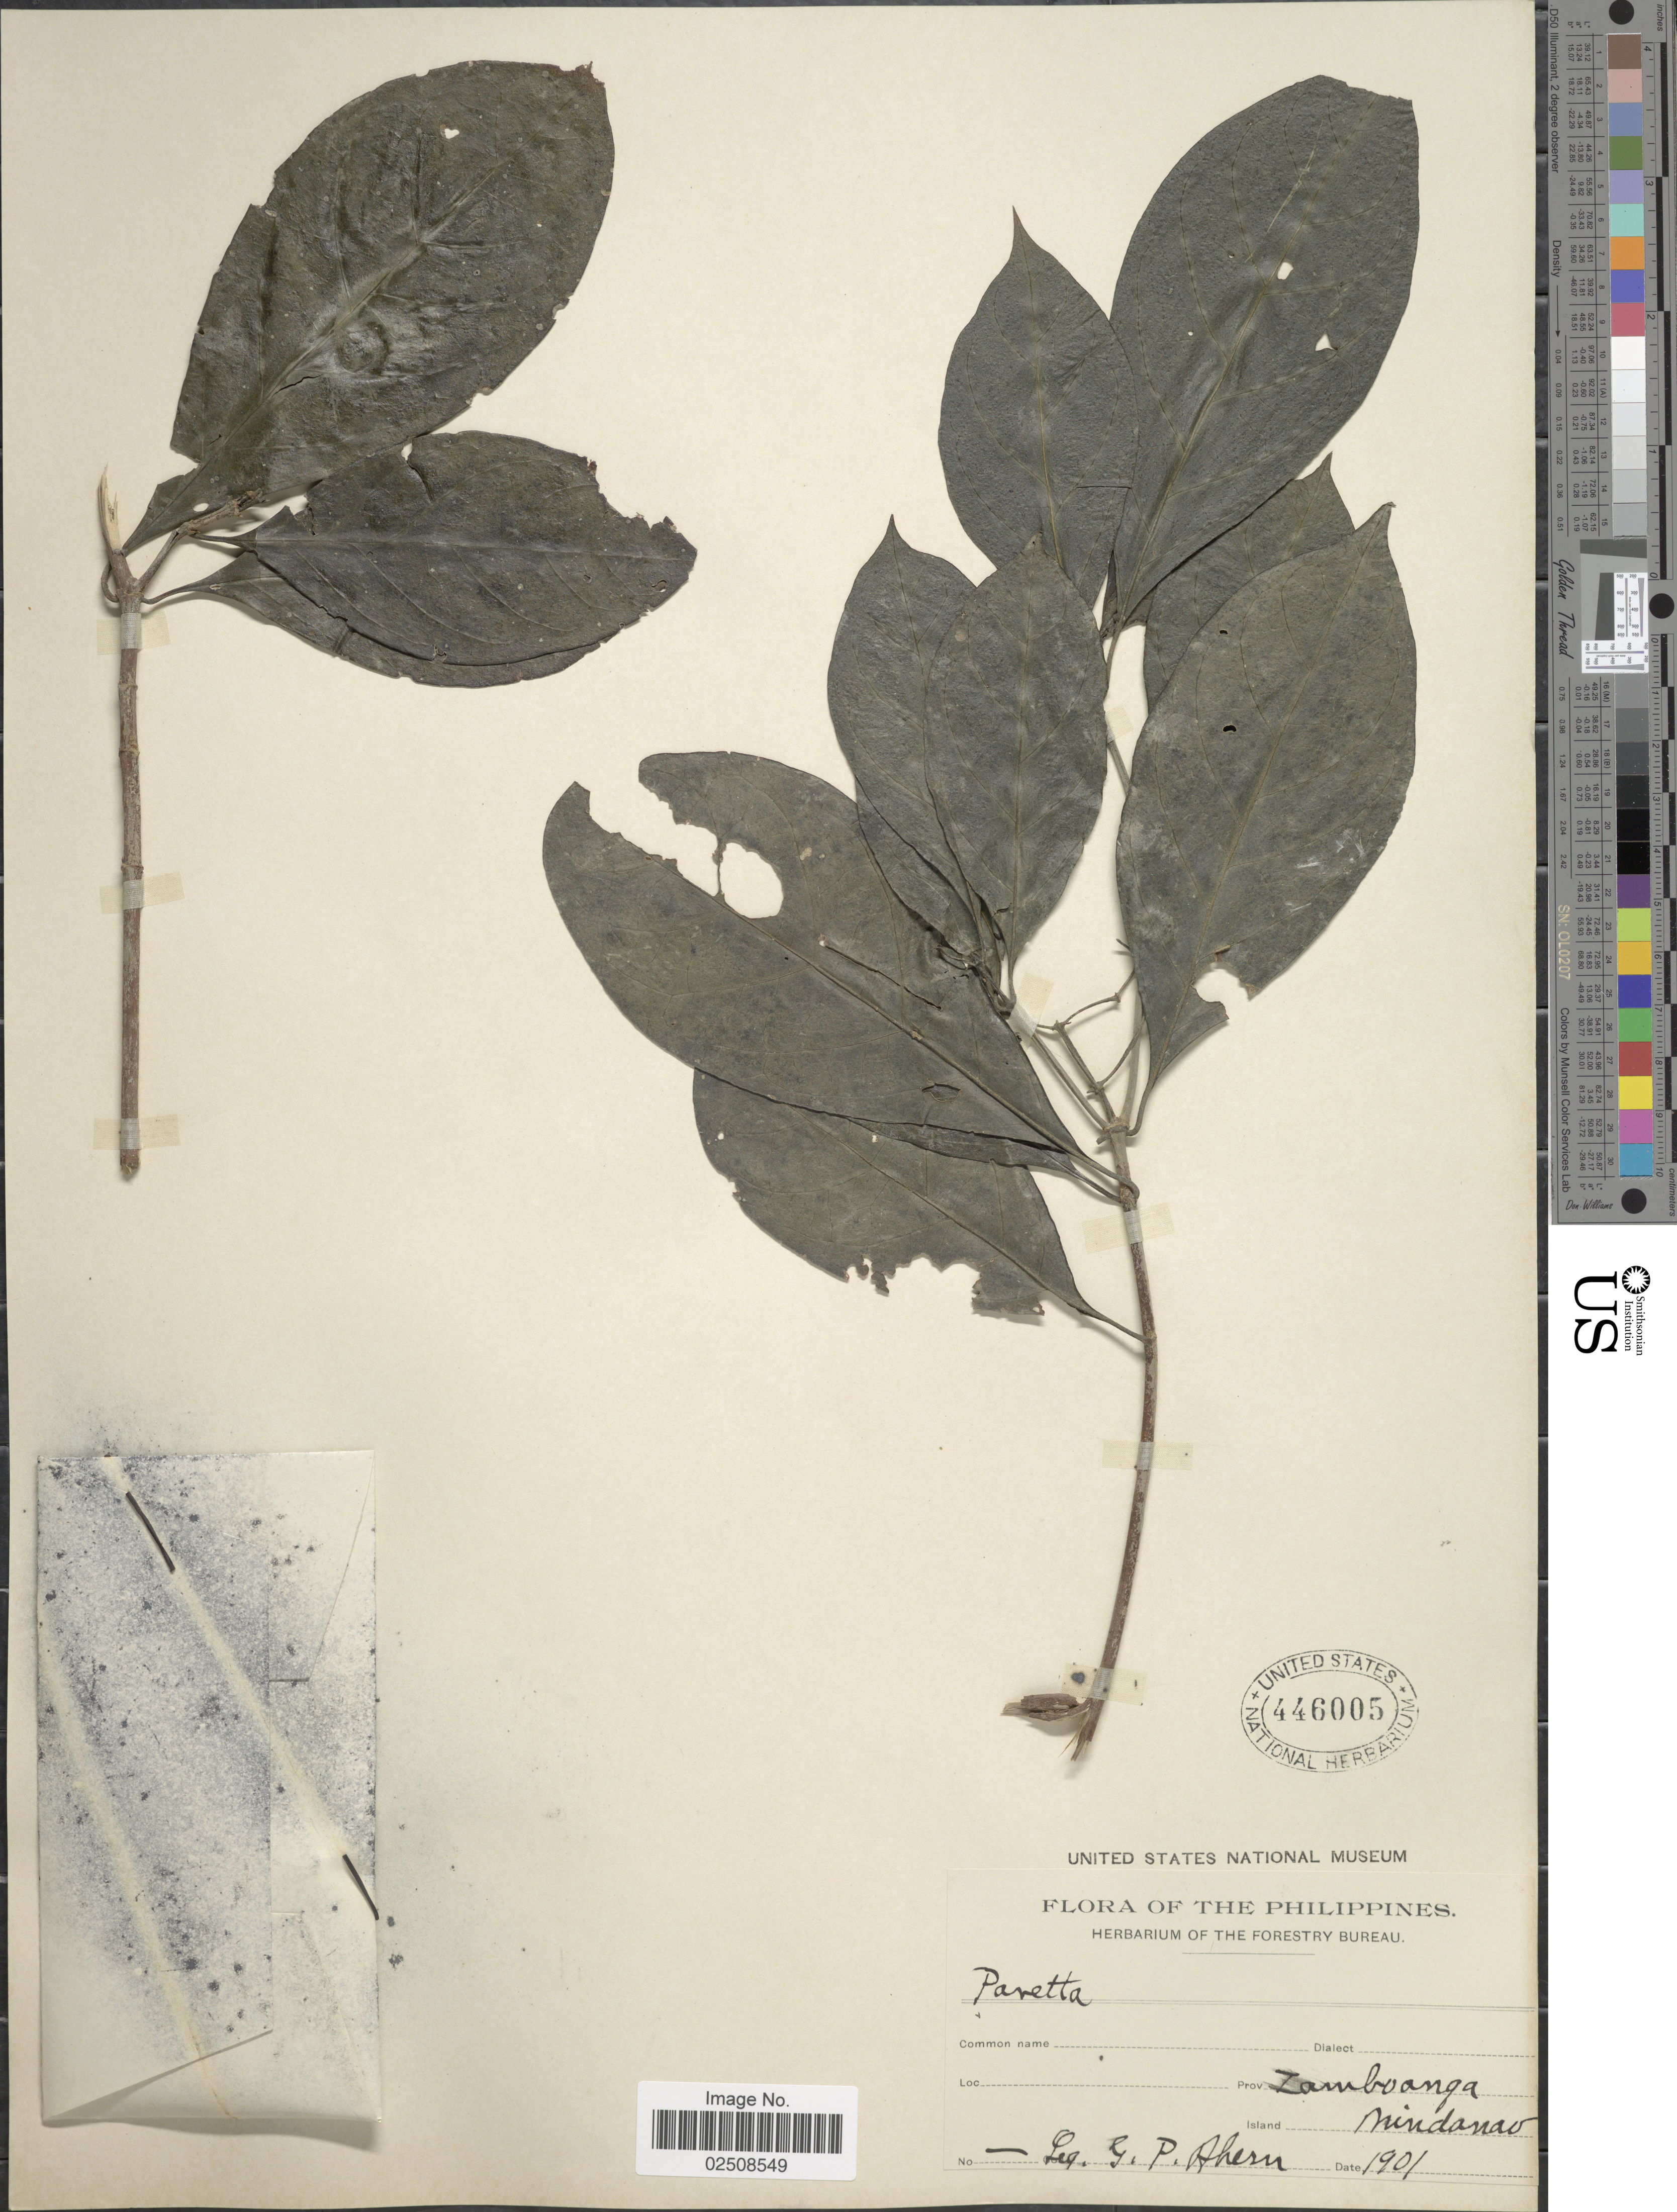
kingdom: Plantae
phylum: Tracheophyta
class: Magnoliopsida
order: Gentianales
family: Rubiaceae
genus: Pavetta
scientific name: Pavetta indica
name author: L.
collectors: G. Ahern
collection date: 1901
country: Philippines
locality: Prov. Zamboanga. Island Mindanao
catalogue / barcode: US 446005